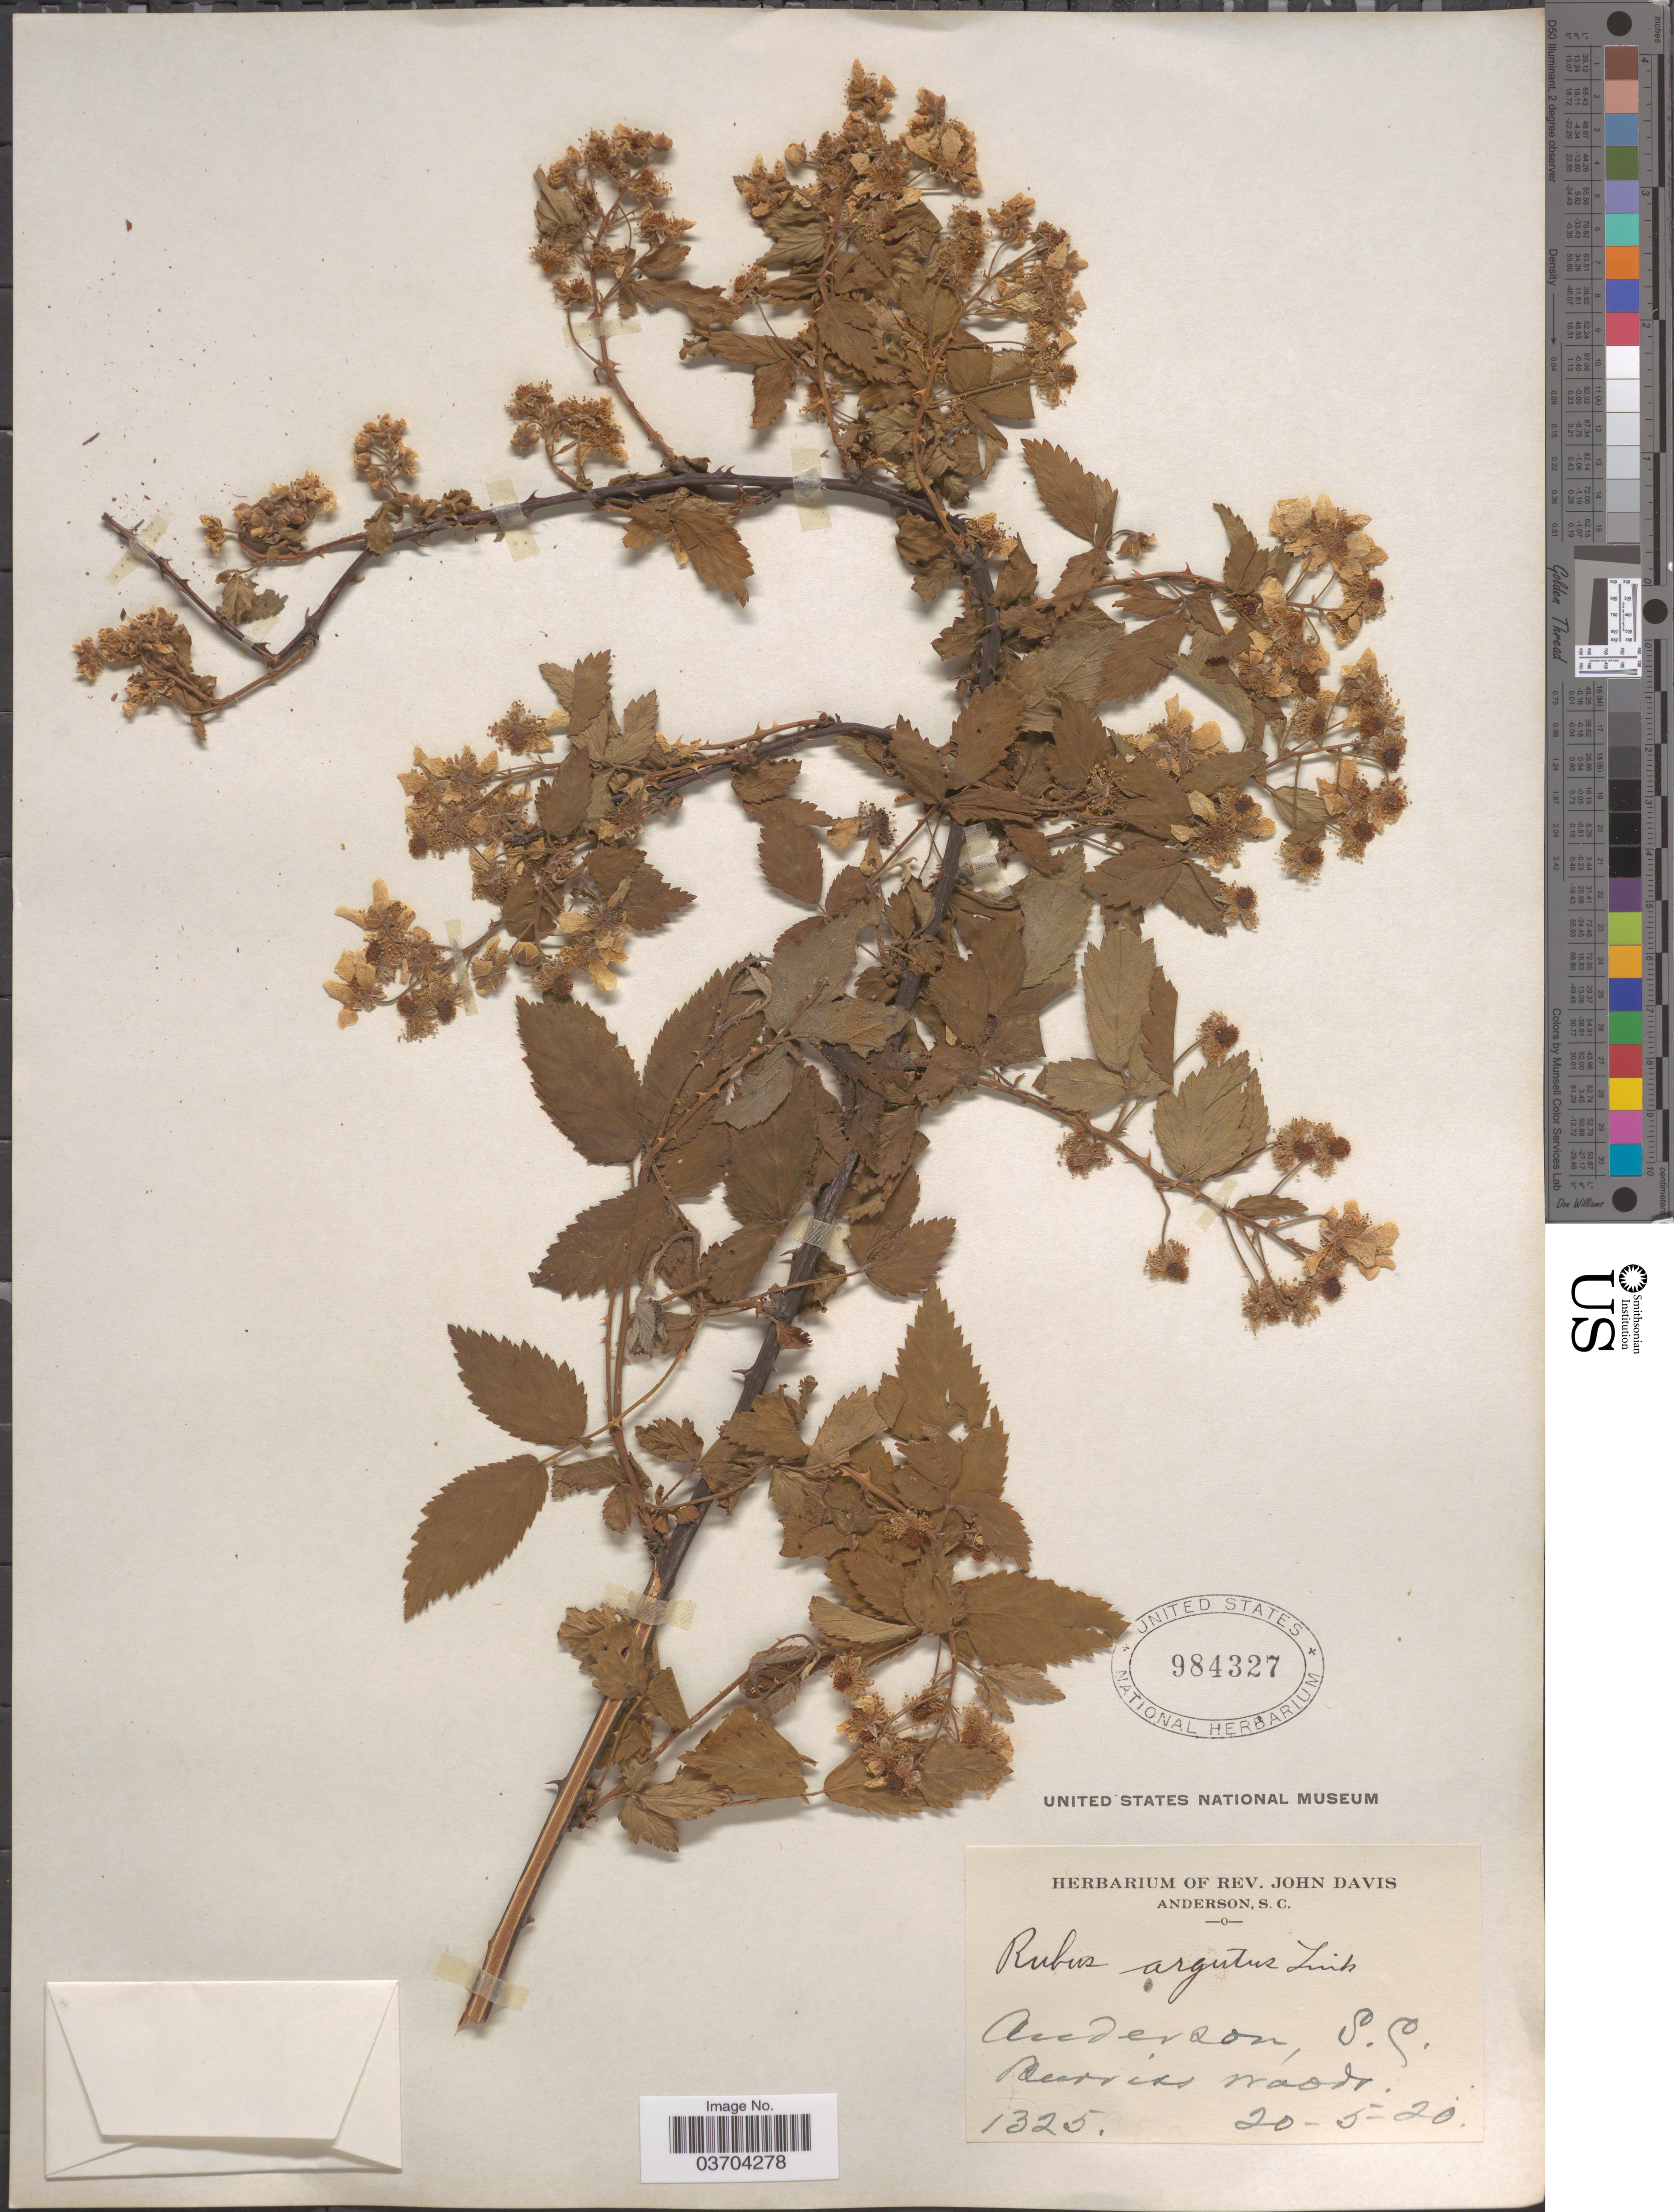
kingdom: Plantae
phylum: Tracheophyta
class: Magnoliopsida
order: Rosales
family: Rosaceae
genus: Rubus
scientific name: Rubus argutus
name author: Link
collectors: ex herb. Rev. John Davis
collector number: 1325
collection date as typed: Transcribed d/m/y: 20/5/20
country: United States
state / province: South Carolina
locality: Anderson. Rarriars [interpreted] woods.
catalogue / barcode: US 984327